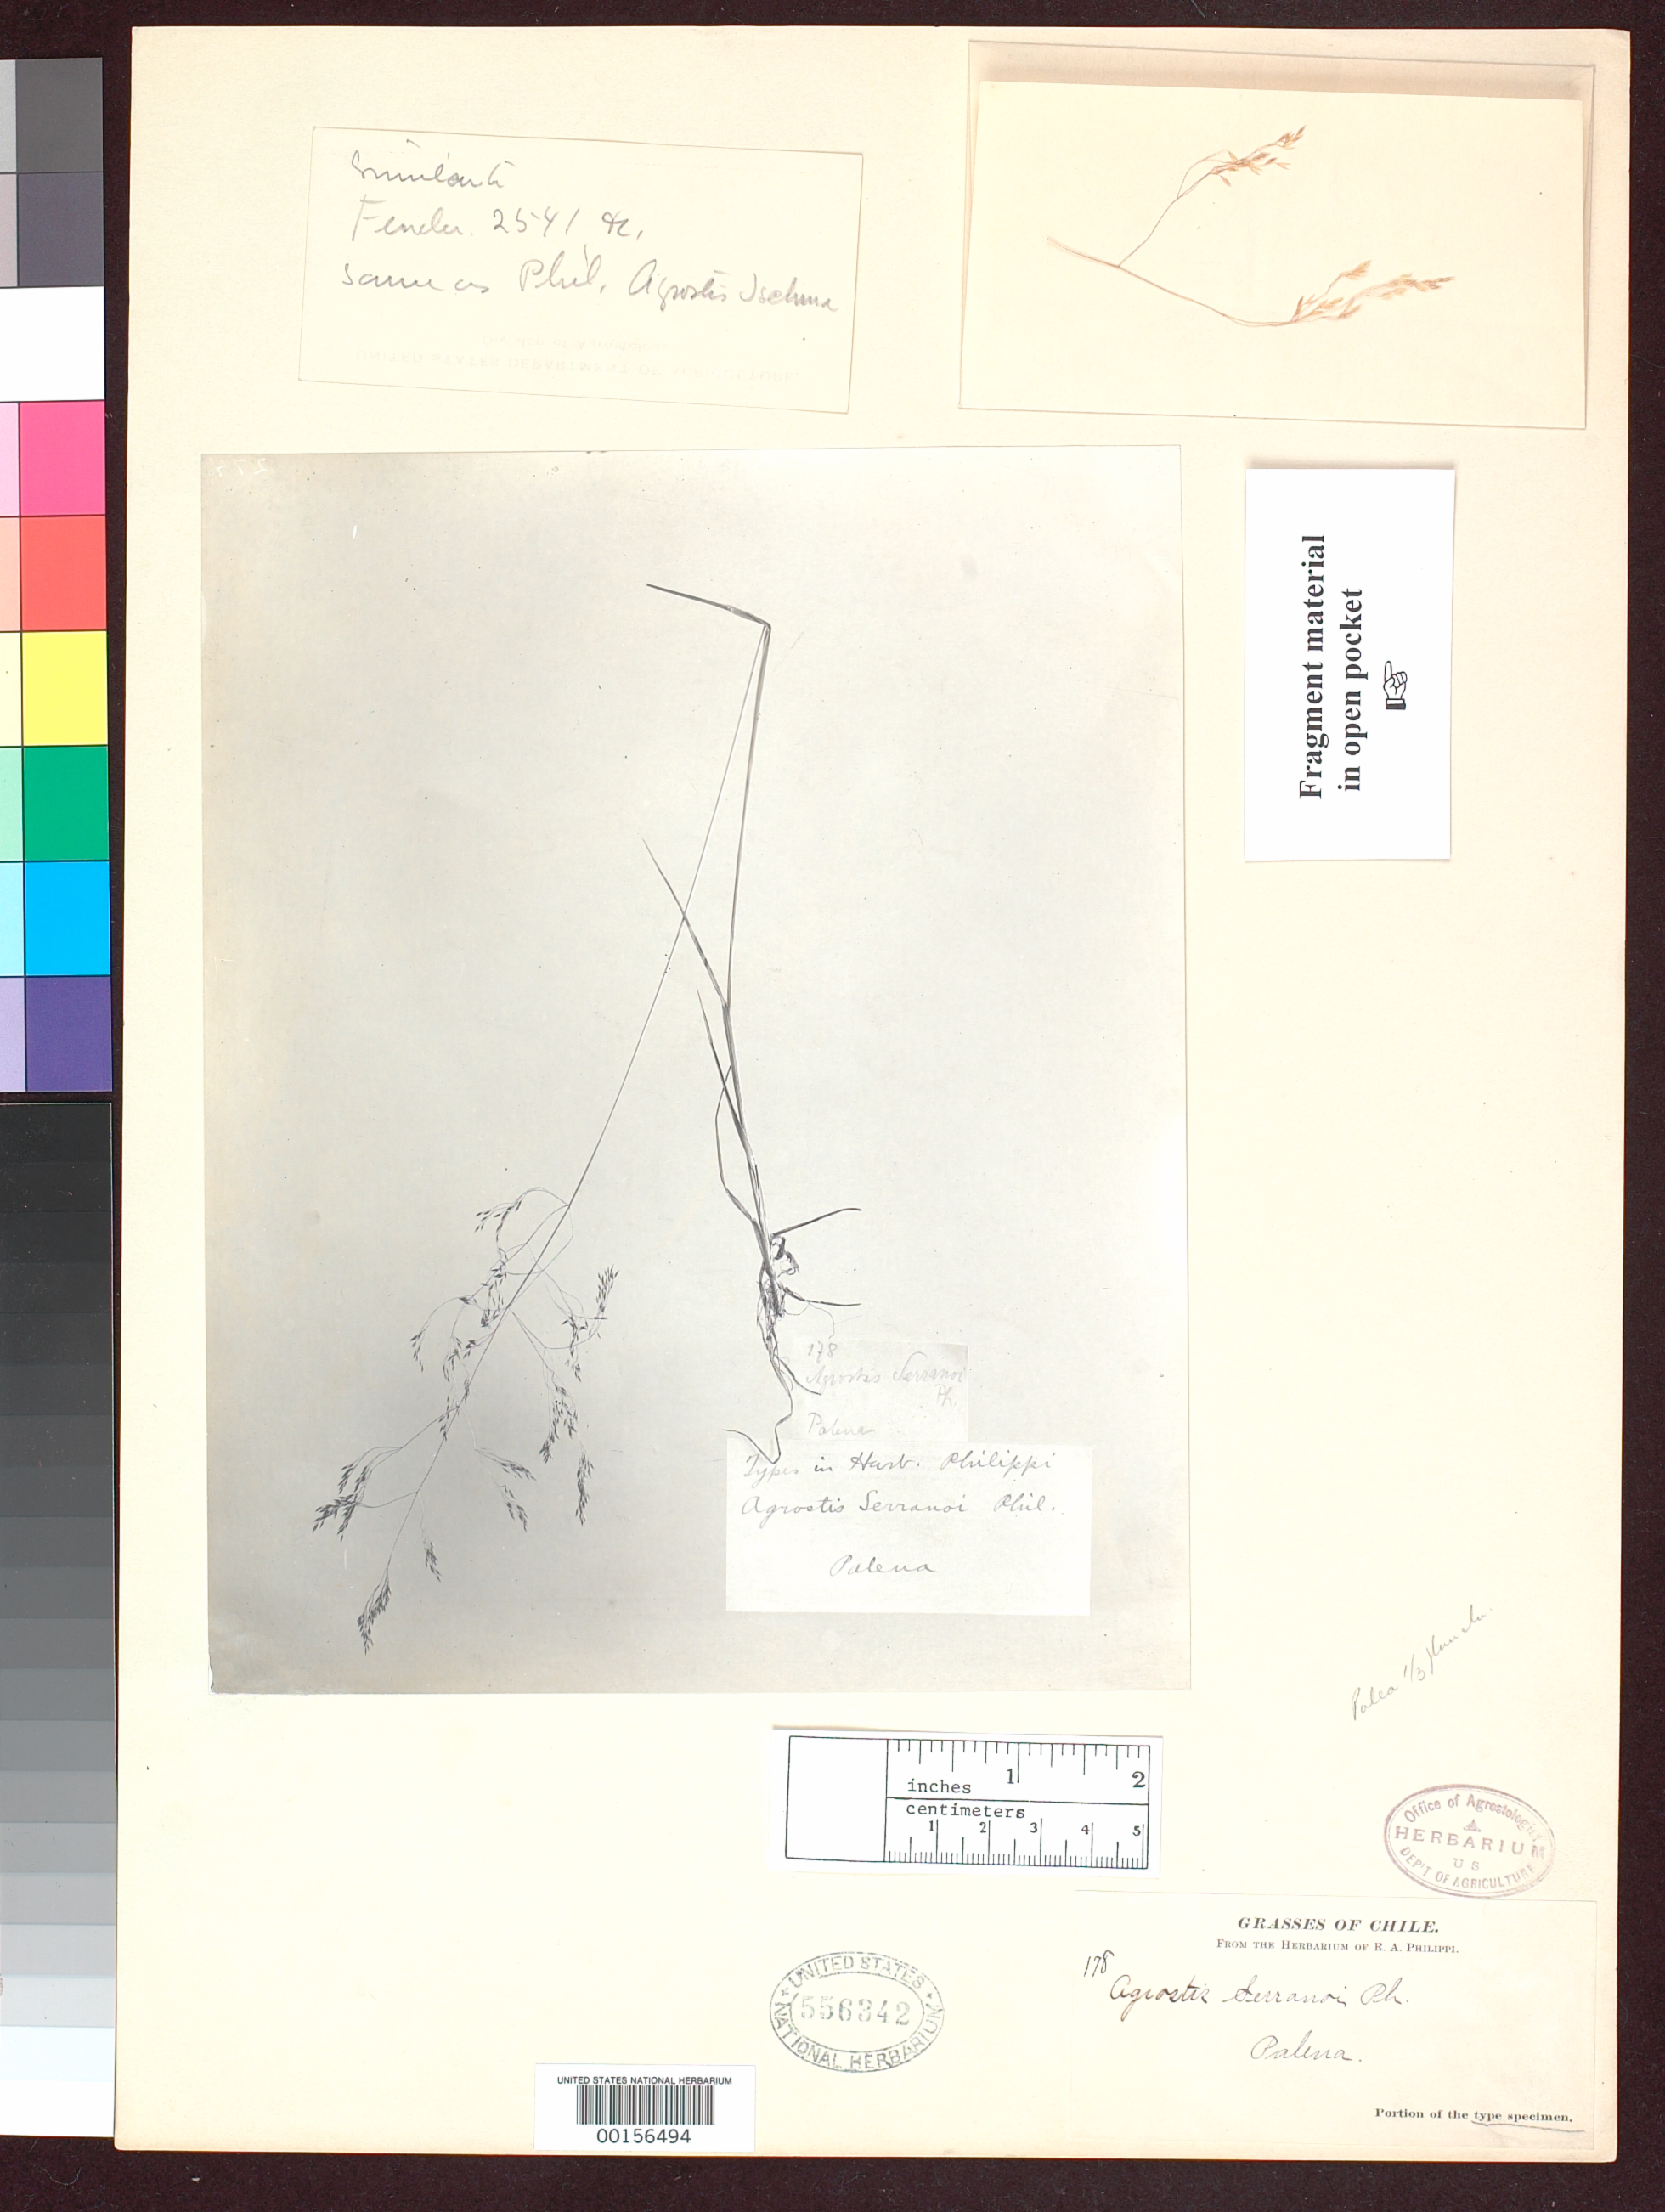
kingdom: Plantae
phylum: Tracheophyta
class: Liliopsida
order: Poales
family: Poaceae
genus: Agrostis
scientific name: Agrostis serranoi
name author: Phil.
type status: Type Fragment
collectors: R. A. Philippi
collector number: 178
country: Chile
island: Chiloe Island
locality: Rio Buta - Palena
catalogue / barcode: US 556342